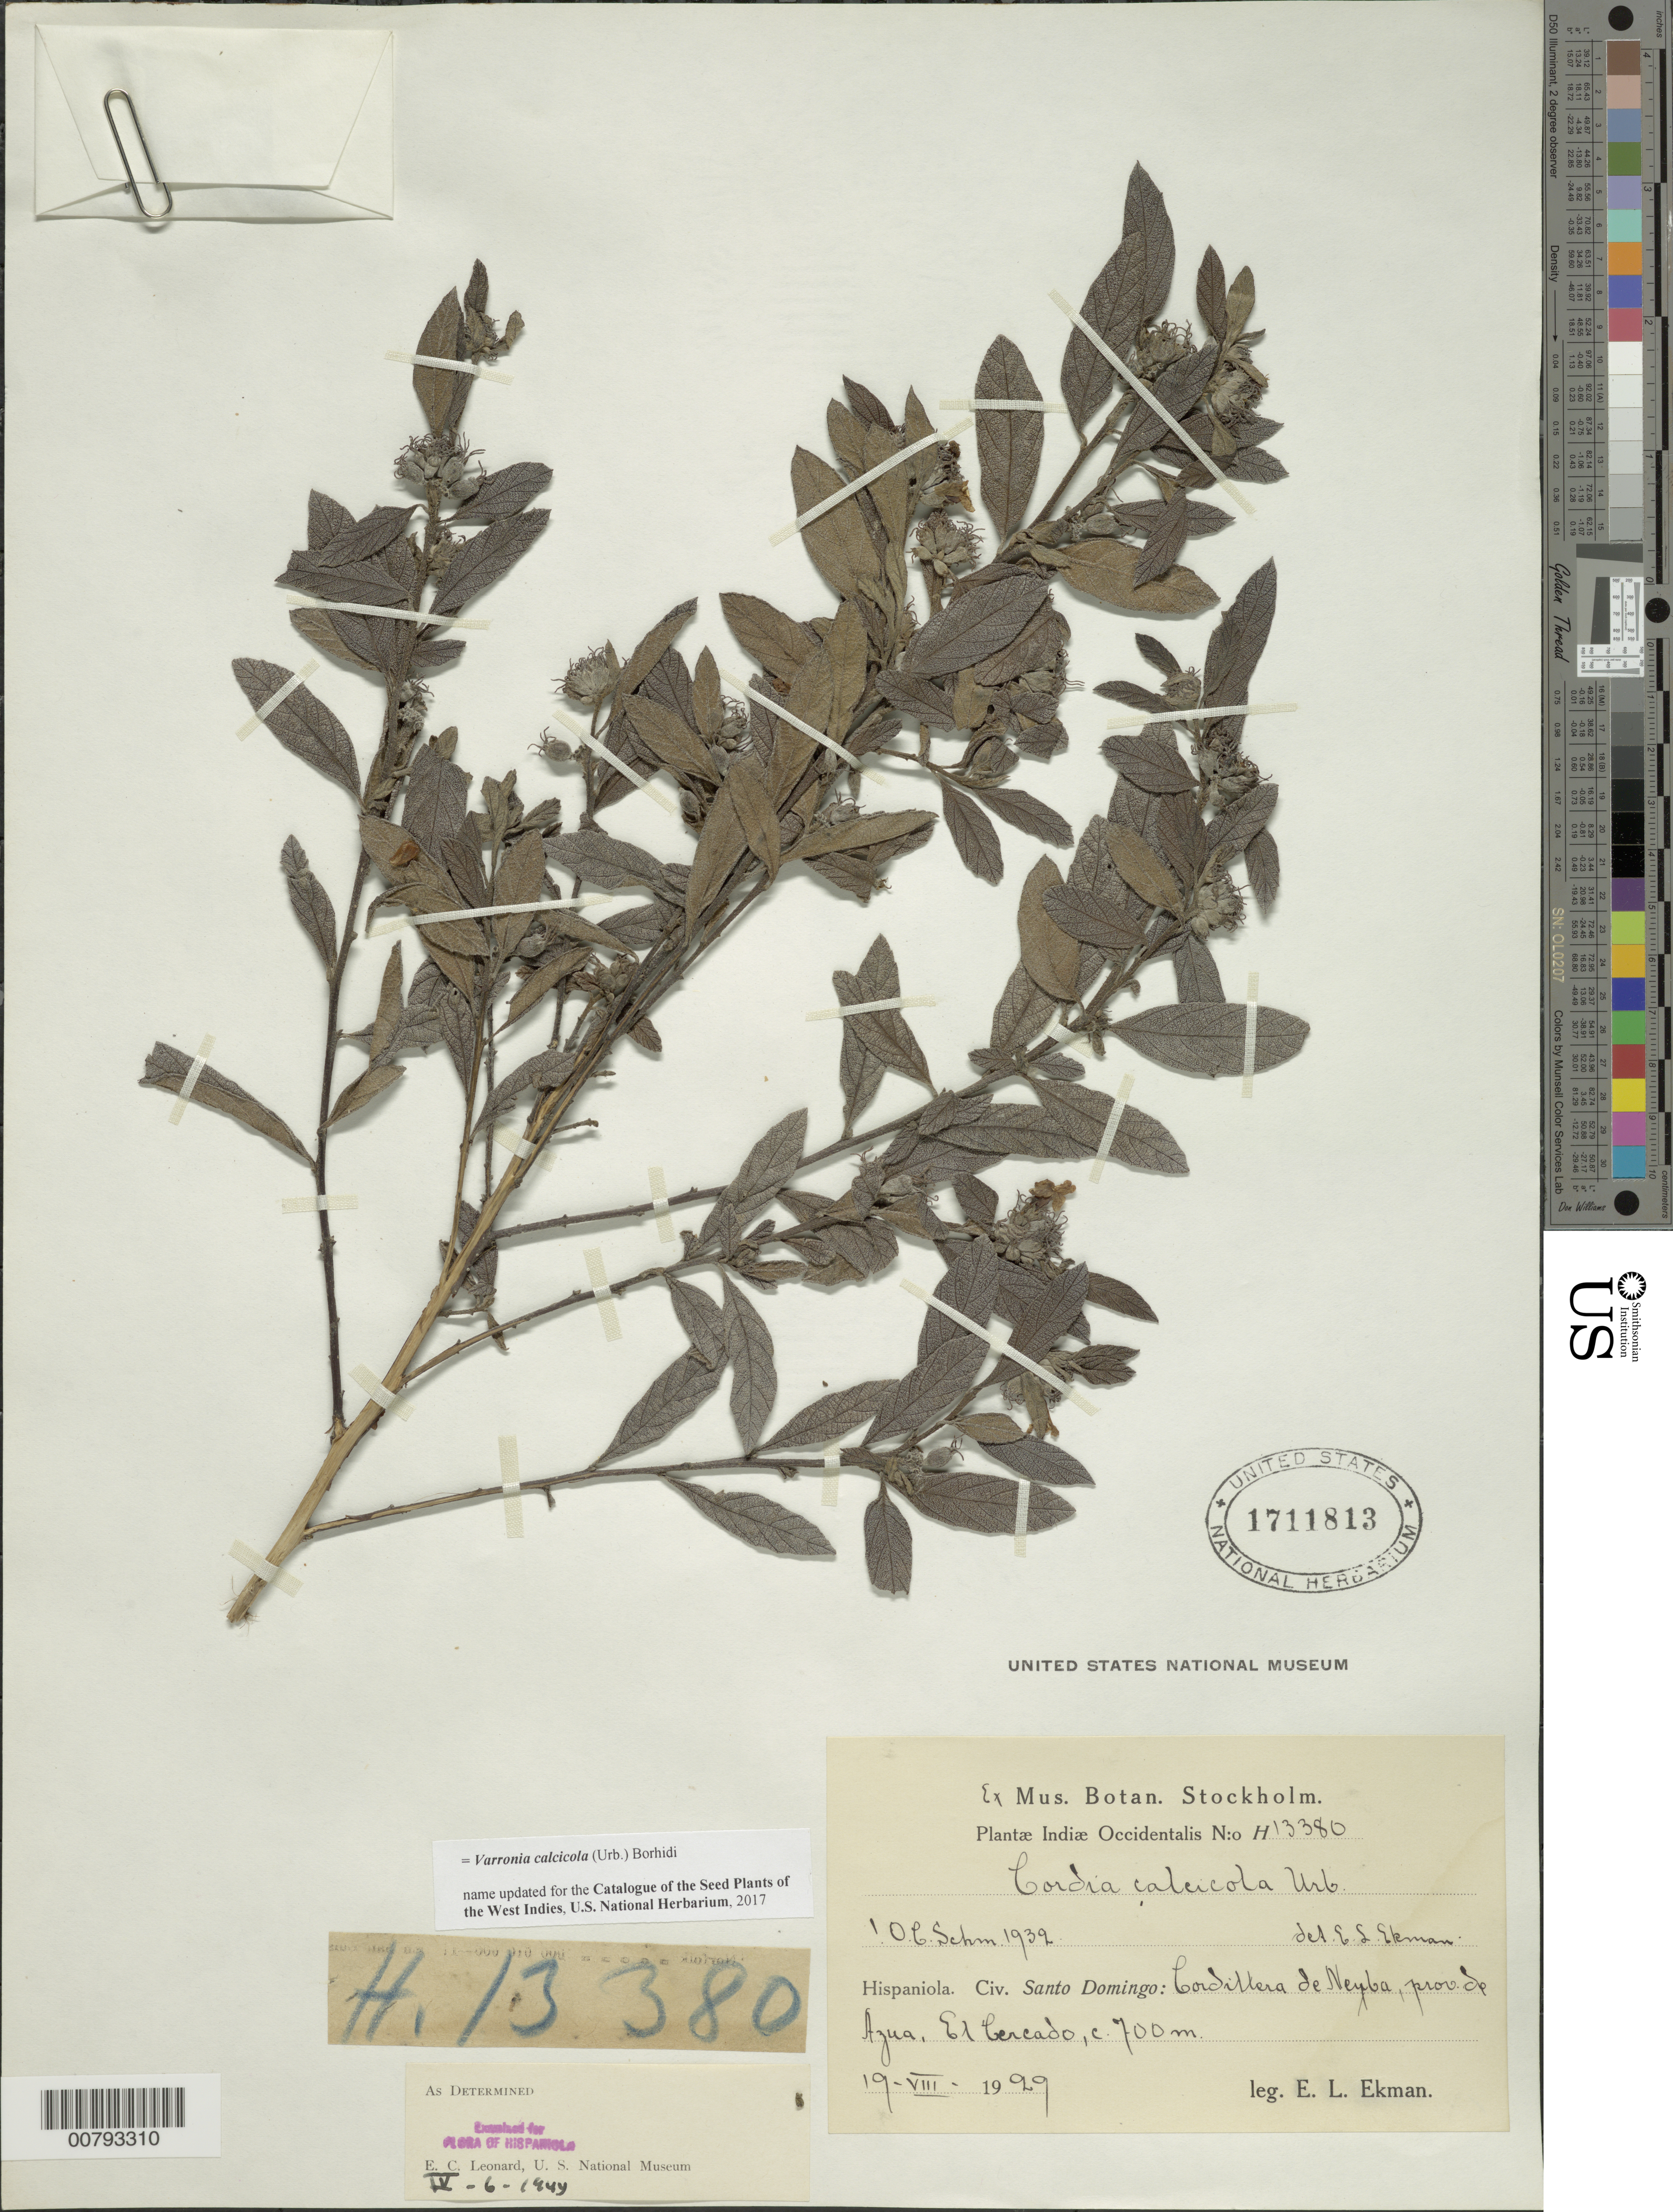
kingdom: Plantae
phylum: Tracheophyta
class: Magnoliopsida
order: Boraginales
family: Cordiaceae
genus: Varronia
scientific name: Varronia calcicola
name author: (Urb.) Borhidi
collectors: E. L. Ekman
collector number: H 13380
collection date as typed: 19 Aug 1929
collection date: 1929-08-19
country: Dominican Republic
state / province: Azua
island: Hispaniola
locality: Cordillera de Neyba, El Cercado.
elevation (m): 700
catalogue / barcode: US 1711813